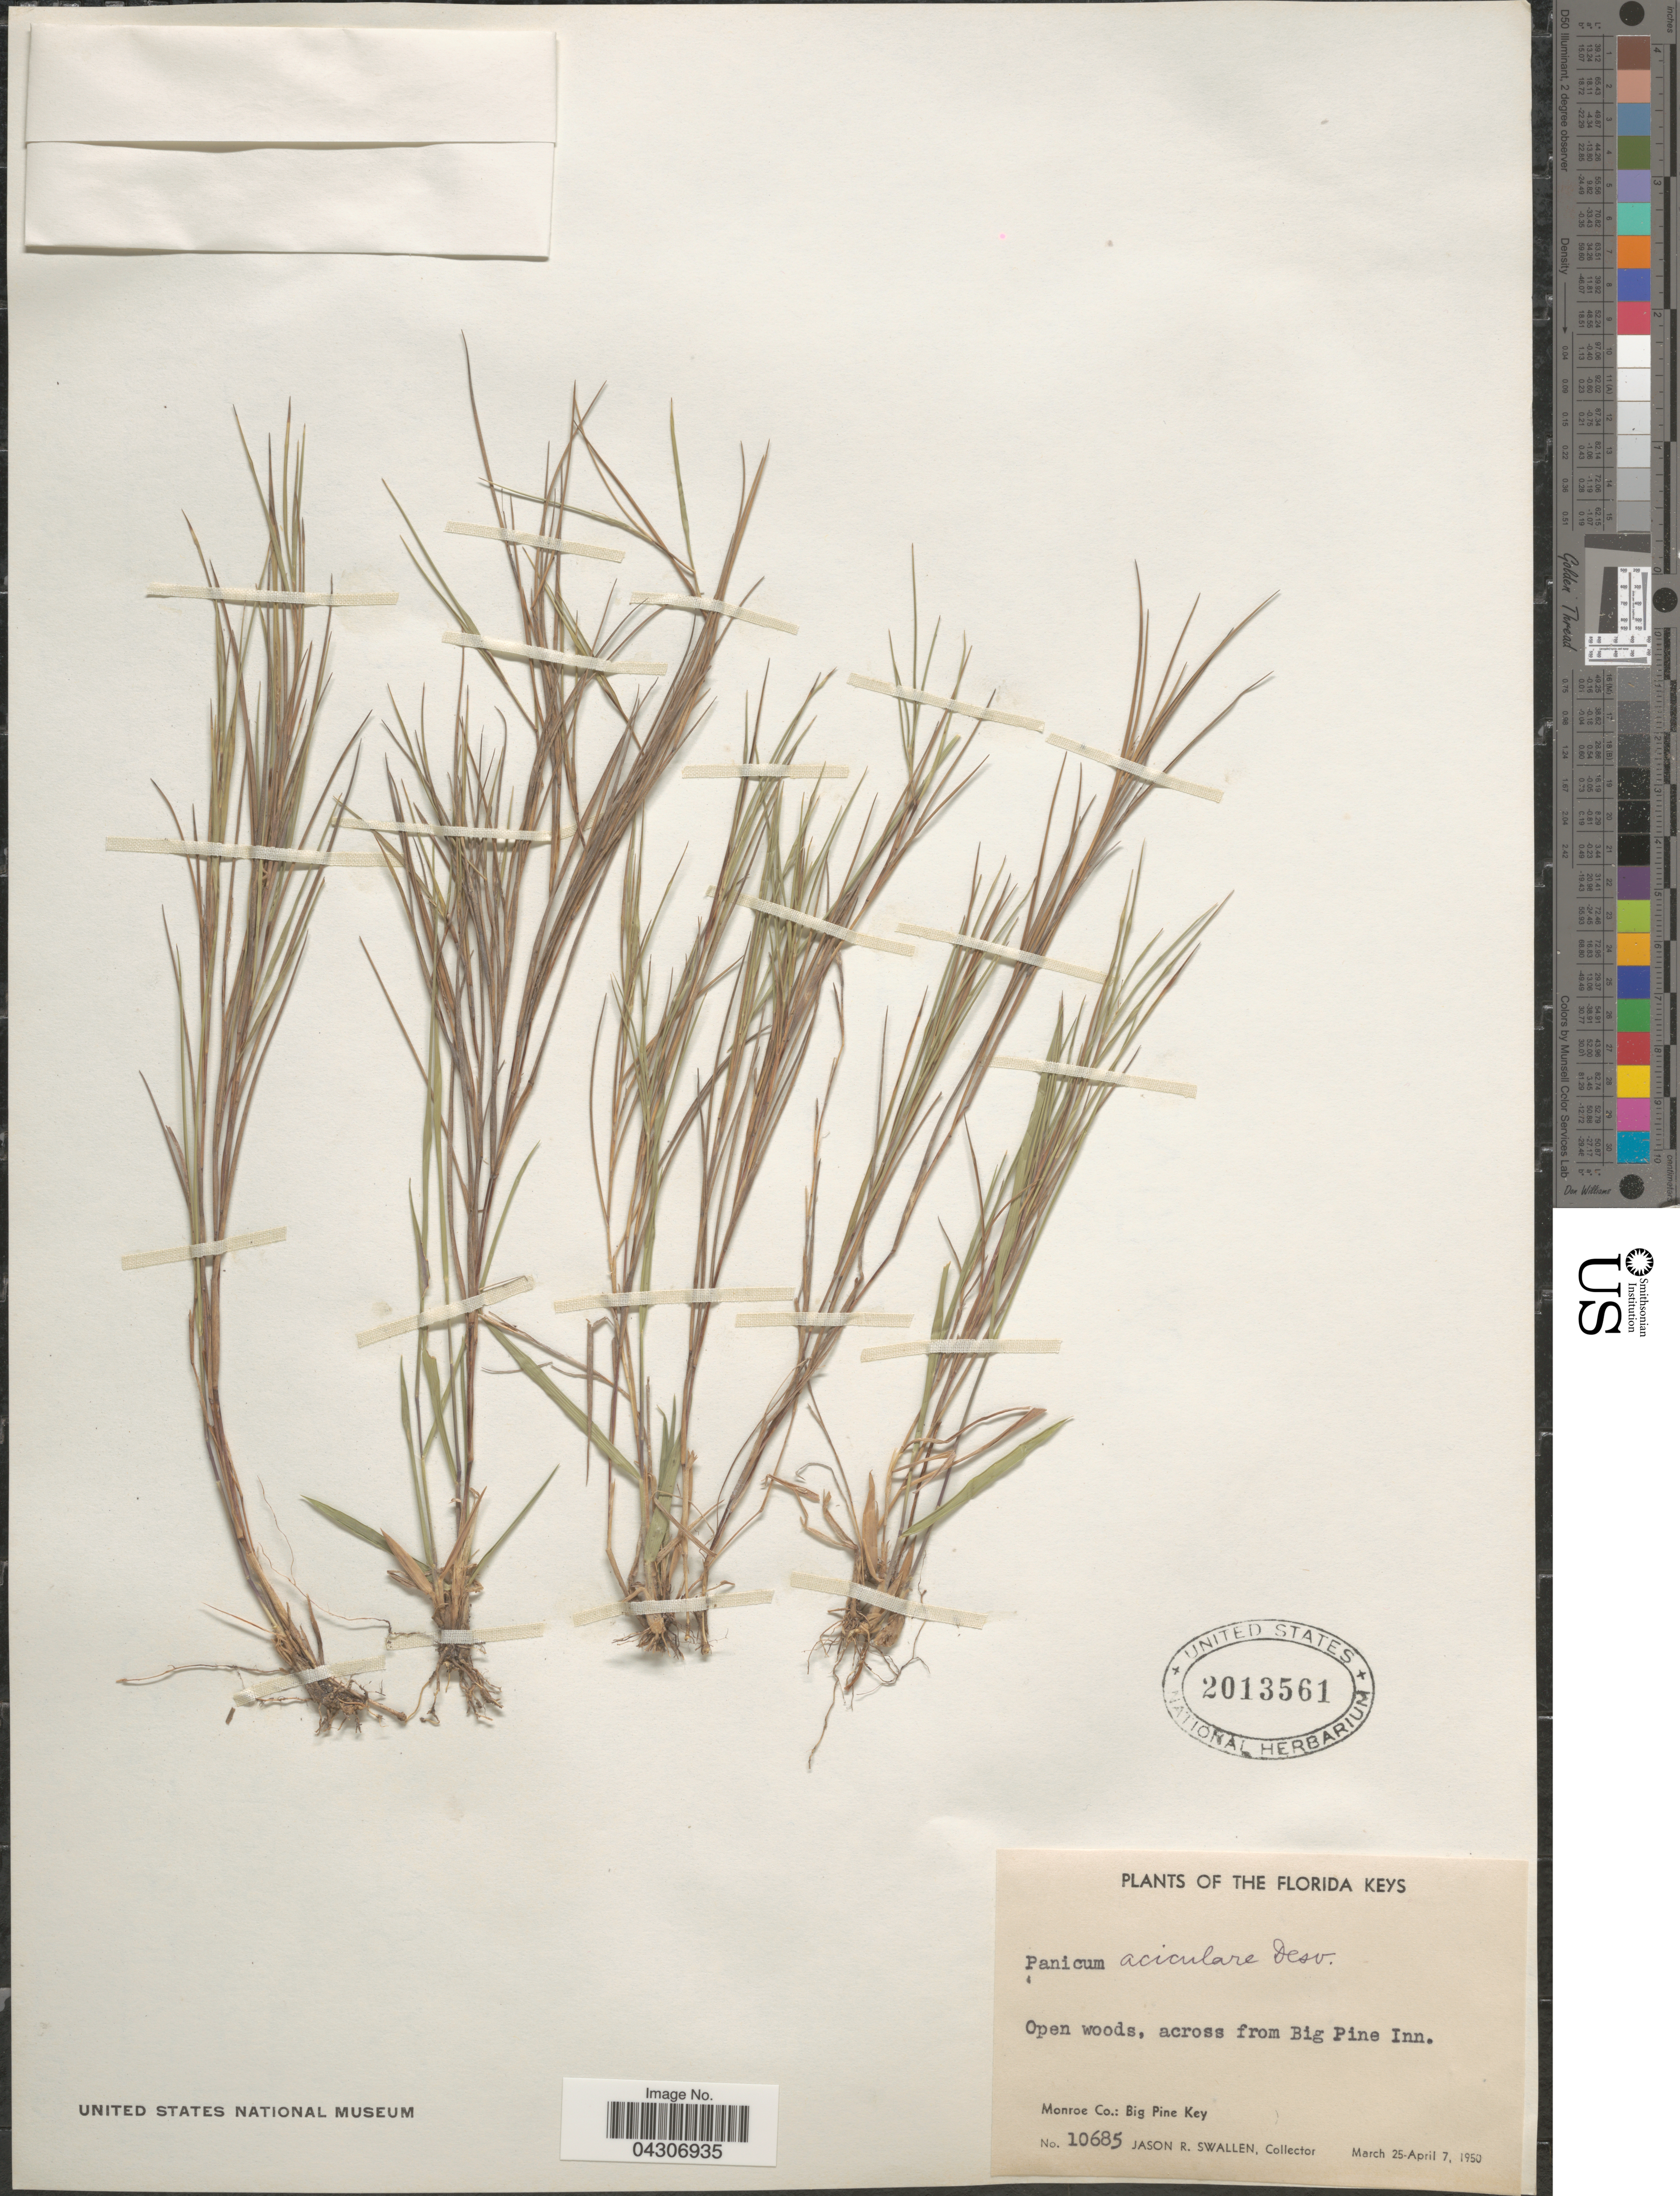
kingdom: Plantae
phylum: Tracheophyta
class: Liliopsida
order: Poales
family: Poaceae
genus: Dichanthelium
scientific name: Dichanthelium aciculare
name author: (Desv. ex Poir.) Gould & C.A. Clark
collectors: J. R. Swallen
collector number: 10685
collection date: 1950-03-25/1950-04-07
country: United States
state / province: Florida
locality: The Florida Keys. Open woods, across from Big Pine Inn. Monroe Co.: Big Pine Key.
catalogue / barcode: US 2013561